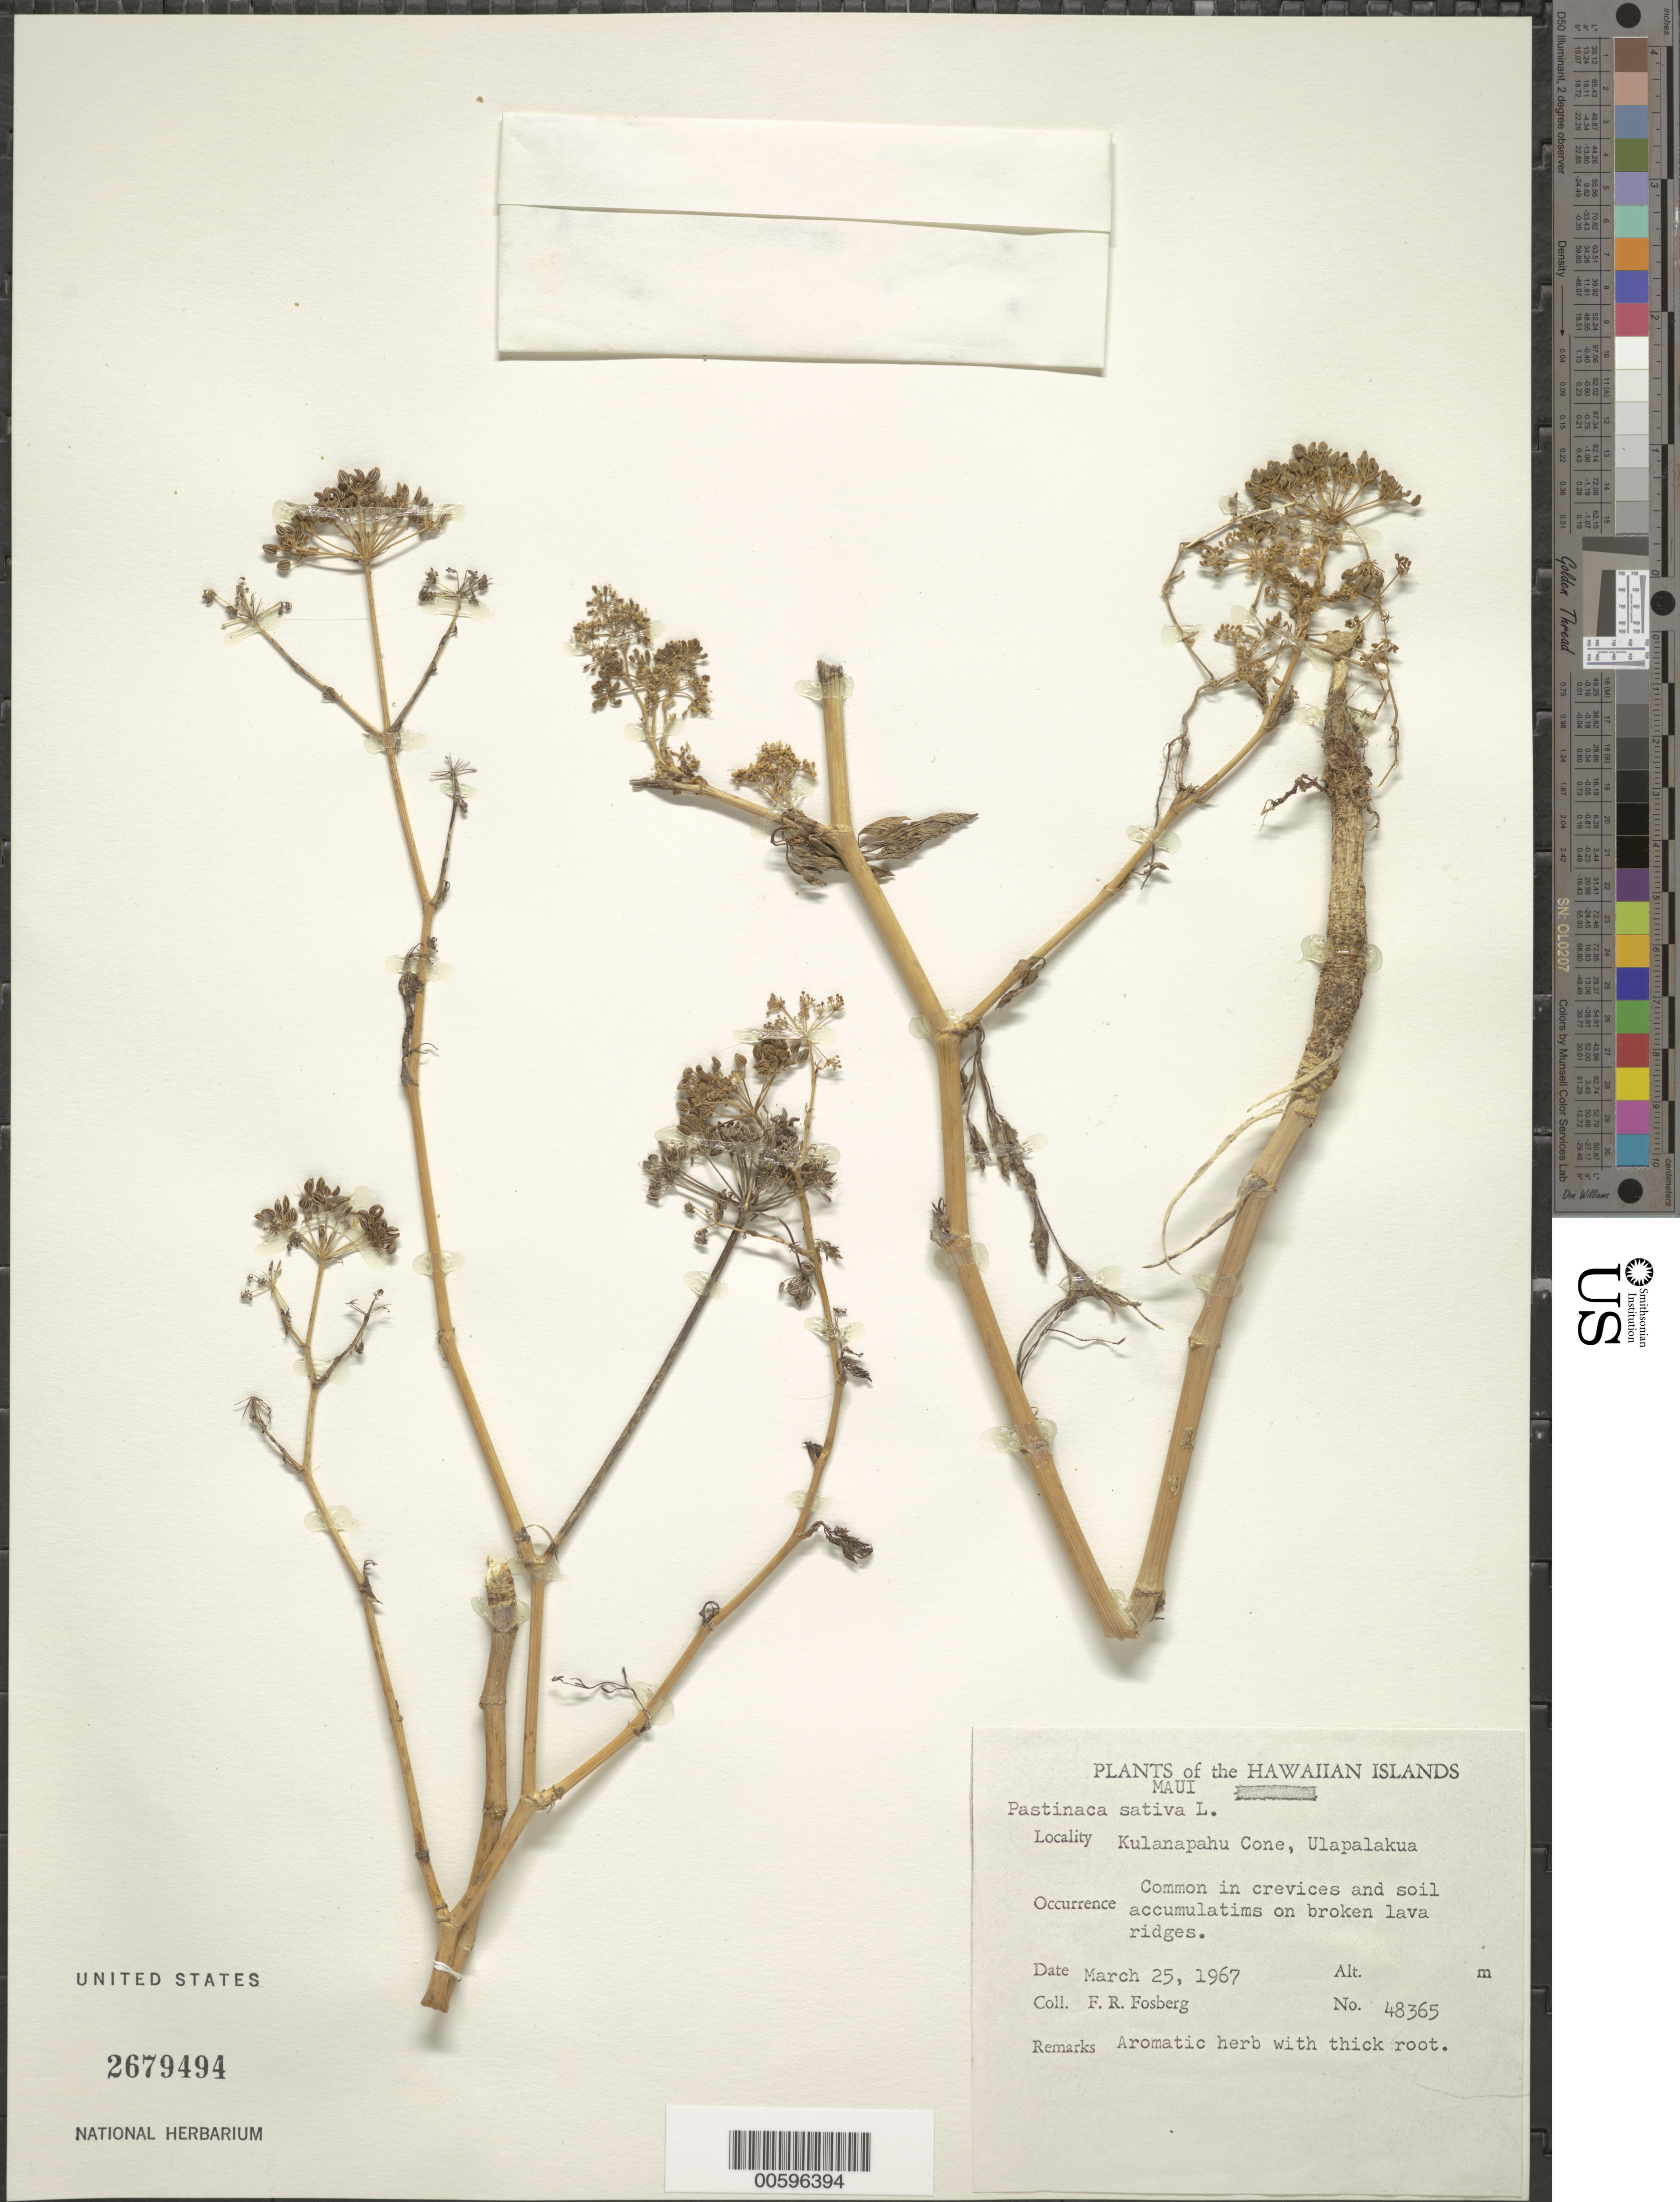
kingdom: Plantae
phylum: Tracheophyta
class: Magnoliopsida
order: Apiales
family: Apiaceae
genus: Pastinaca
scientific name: Pastinaca sativa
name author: L.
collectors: F. R. Fosberg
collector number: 48365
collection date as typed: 25 Mar 1967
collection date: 1967-03-25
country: United States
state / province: Hawaii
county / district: Maui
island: Maui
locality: Kulanapahu Cone, Ulapalakua.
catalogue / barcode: US 2679494